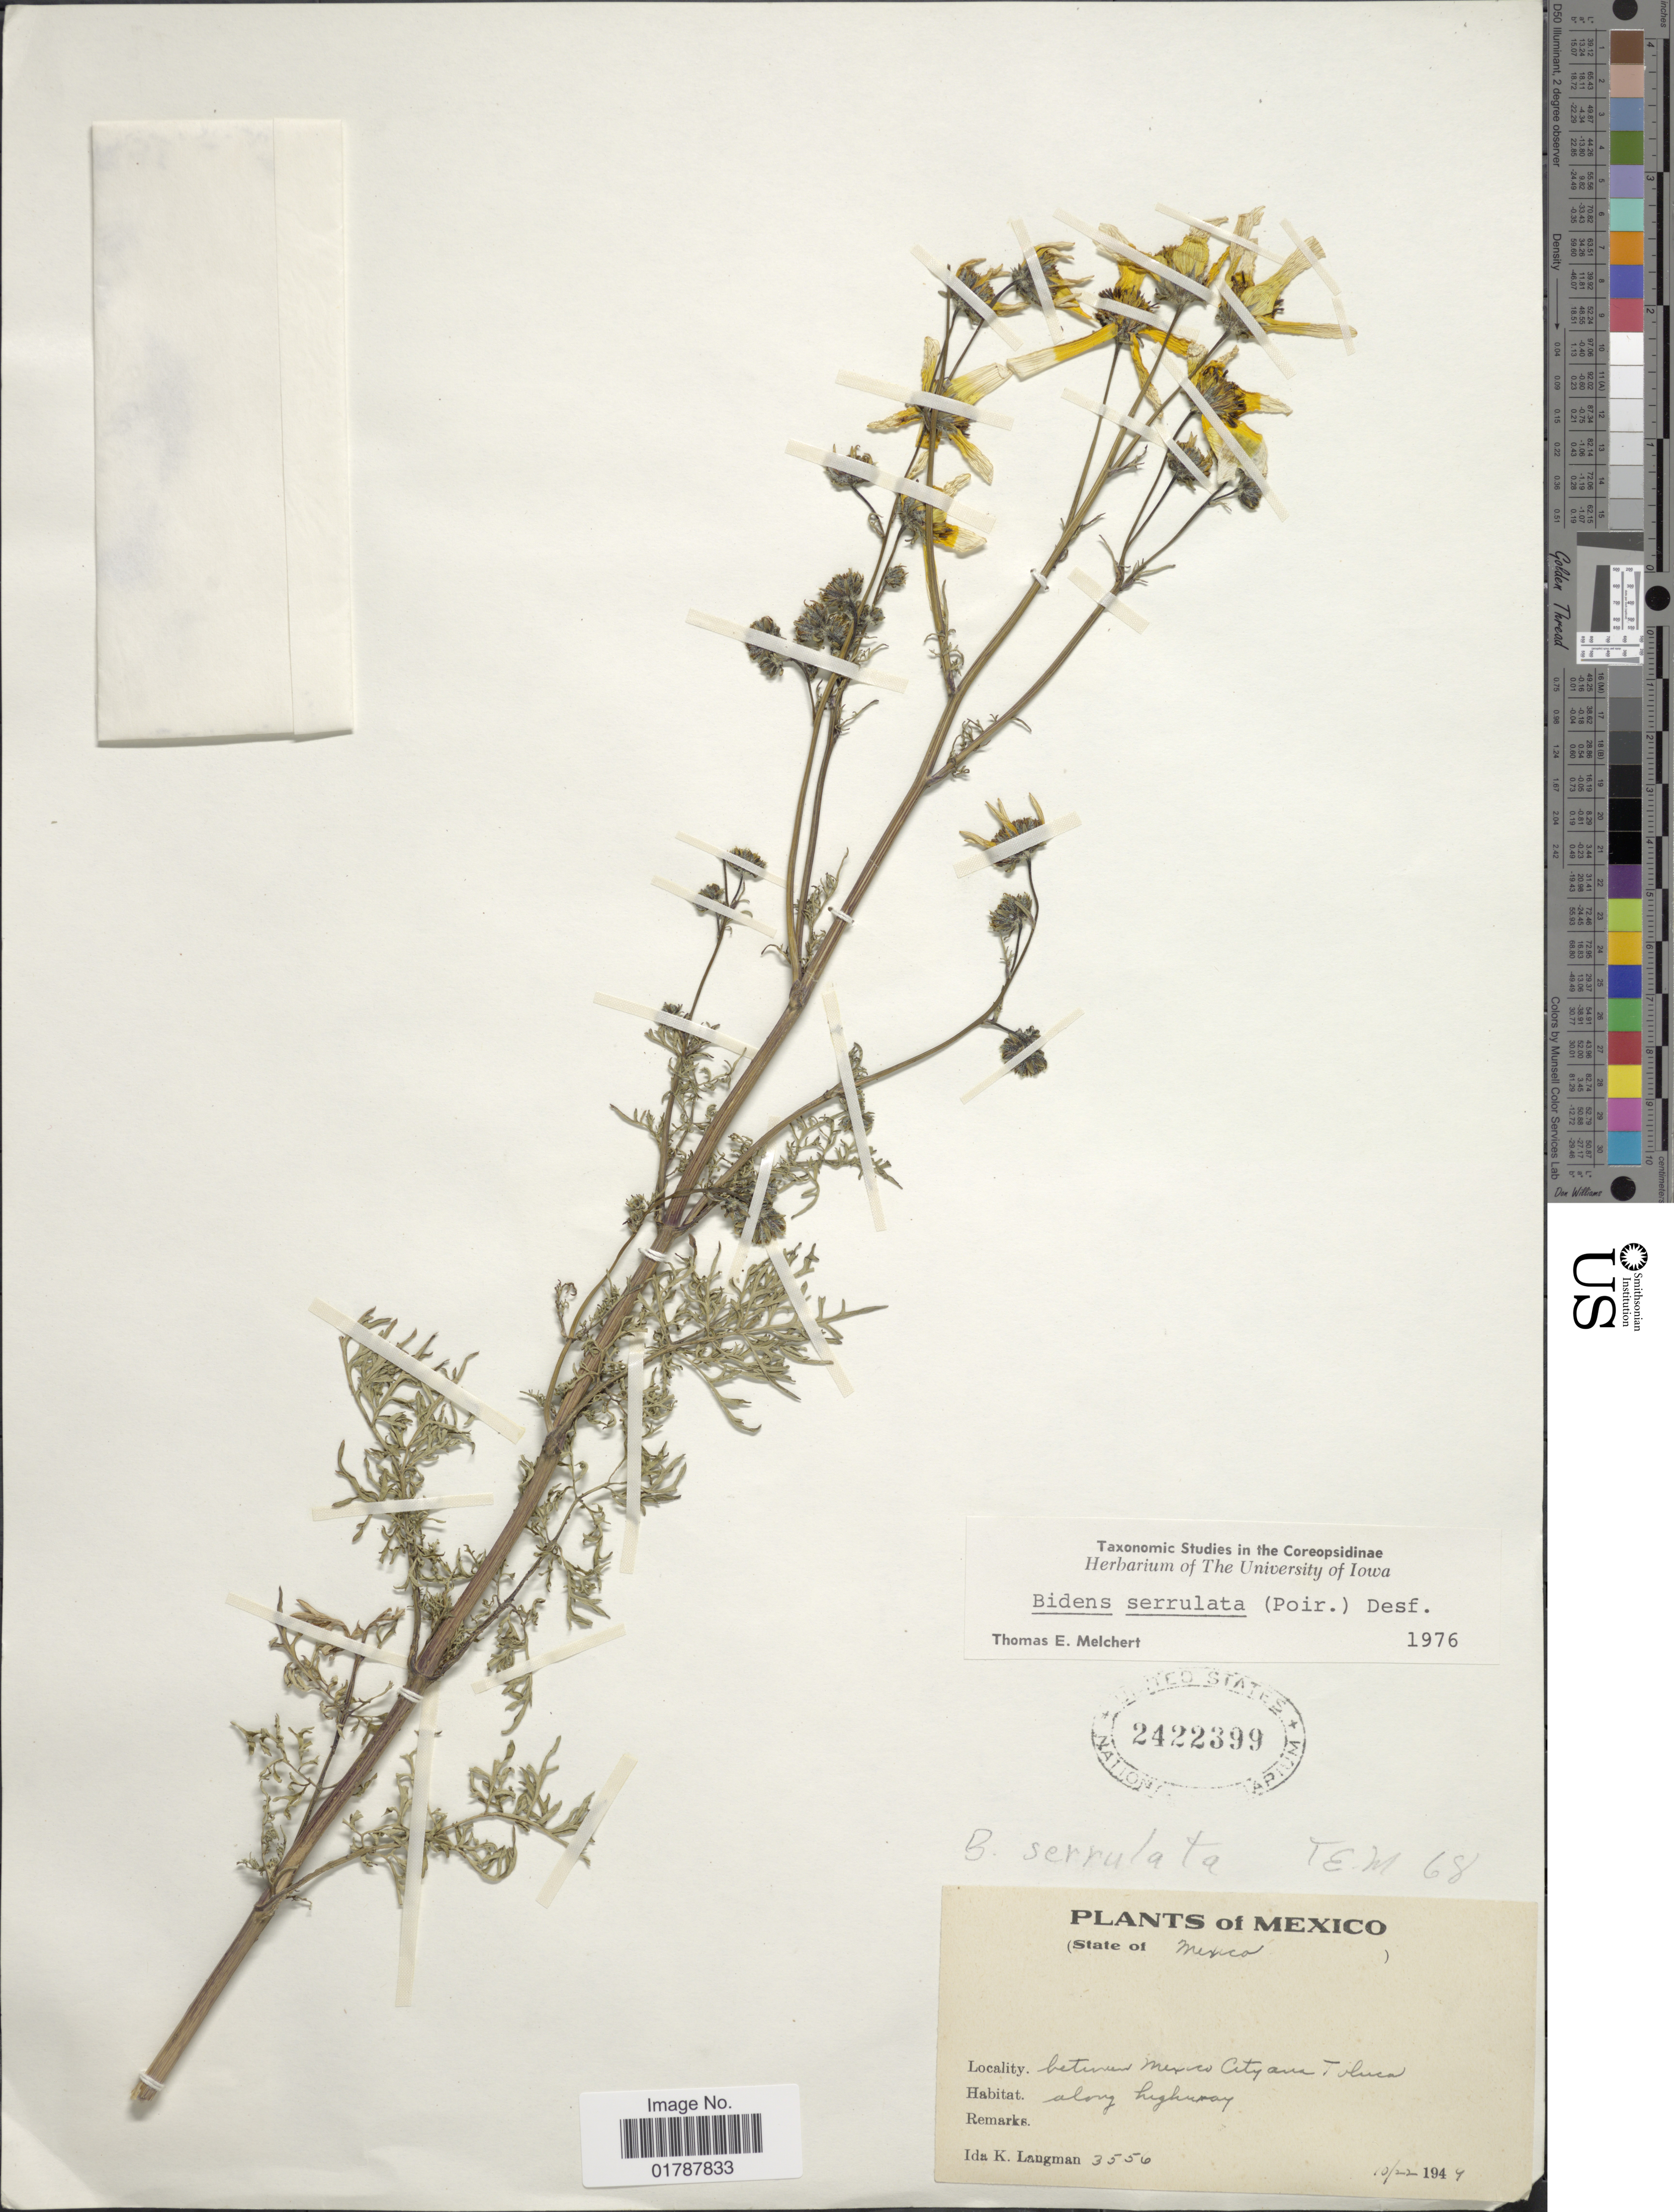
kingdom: Plantae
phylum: Tracheophyta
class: Magnoliopsida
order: Asterales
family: Asteraceae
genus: Bidens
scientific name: Bidens serrulata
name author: (Poir.) Desf.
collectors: I. K. Langman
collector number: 3556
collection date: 1944-10-22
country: Mexico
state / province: México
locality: State of Mexico, Between Mexico City and Toluca, along highway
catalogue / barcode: US 2422399